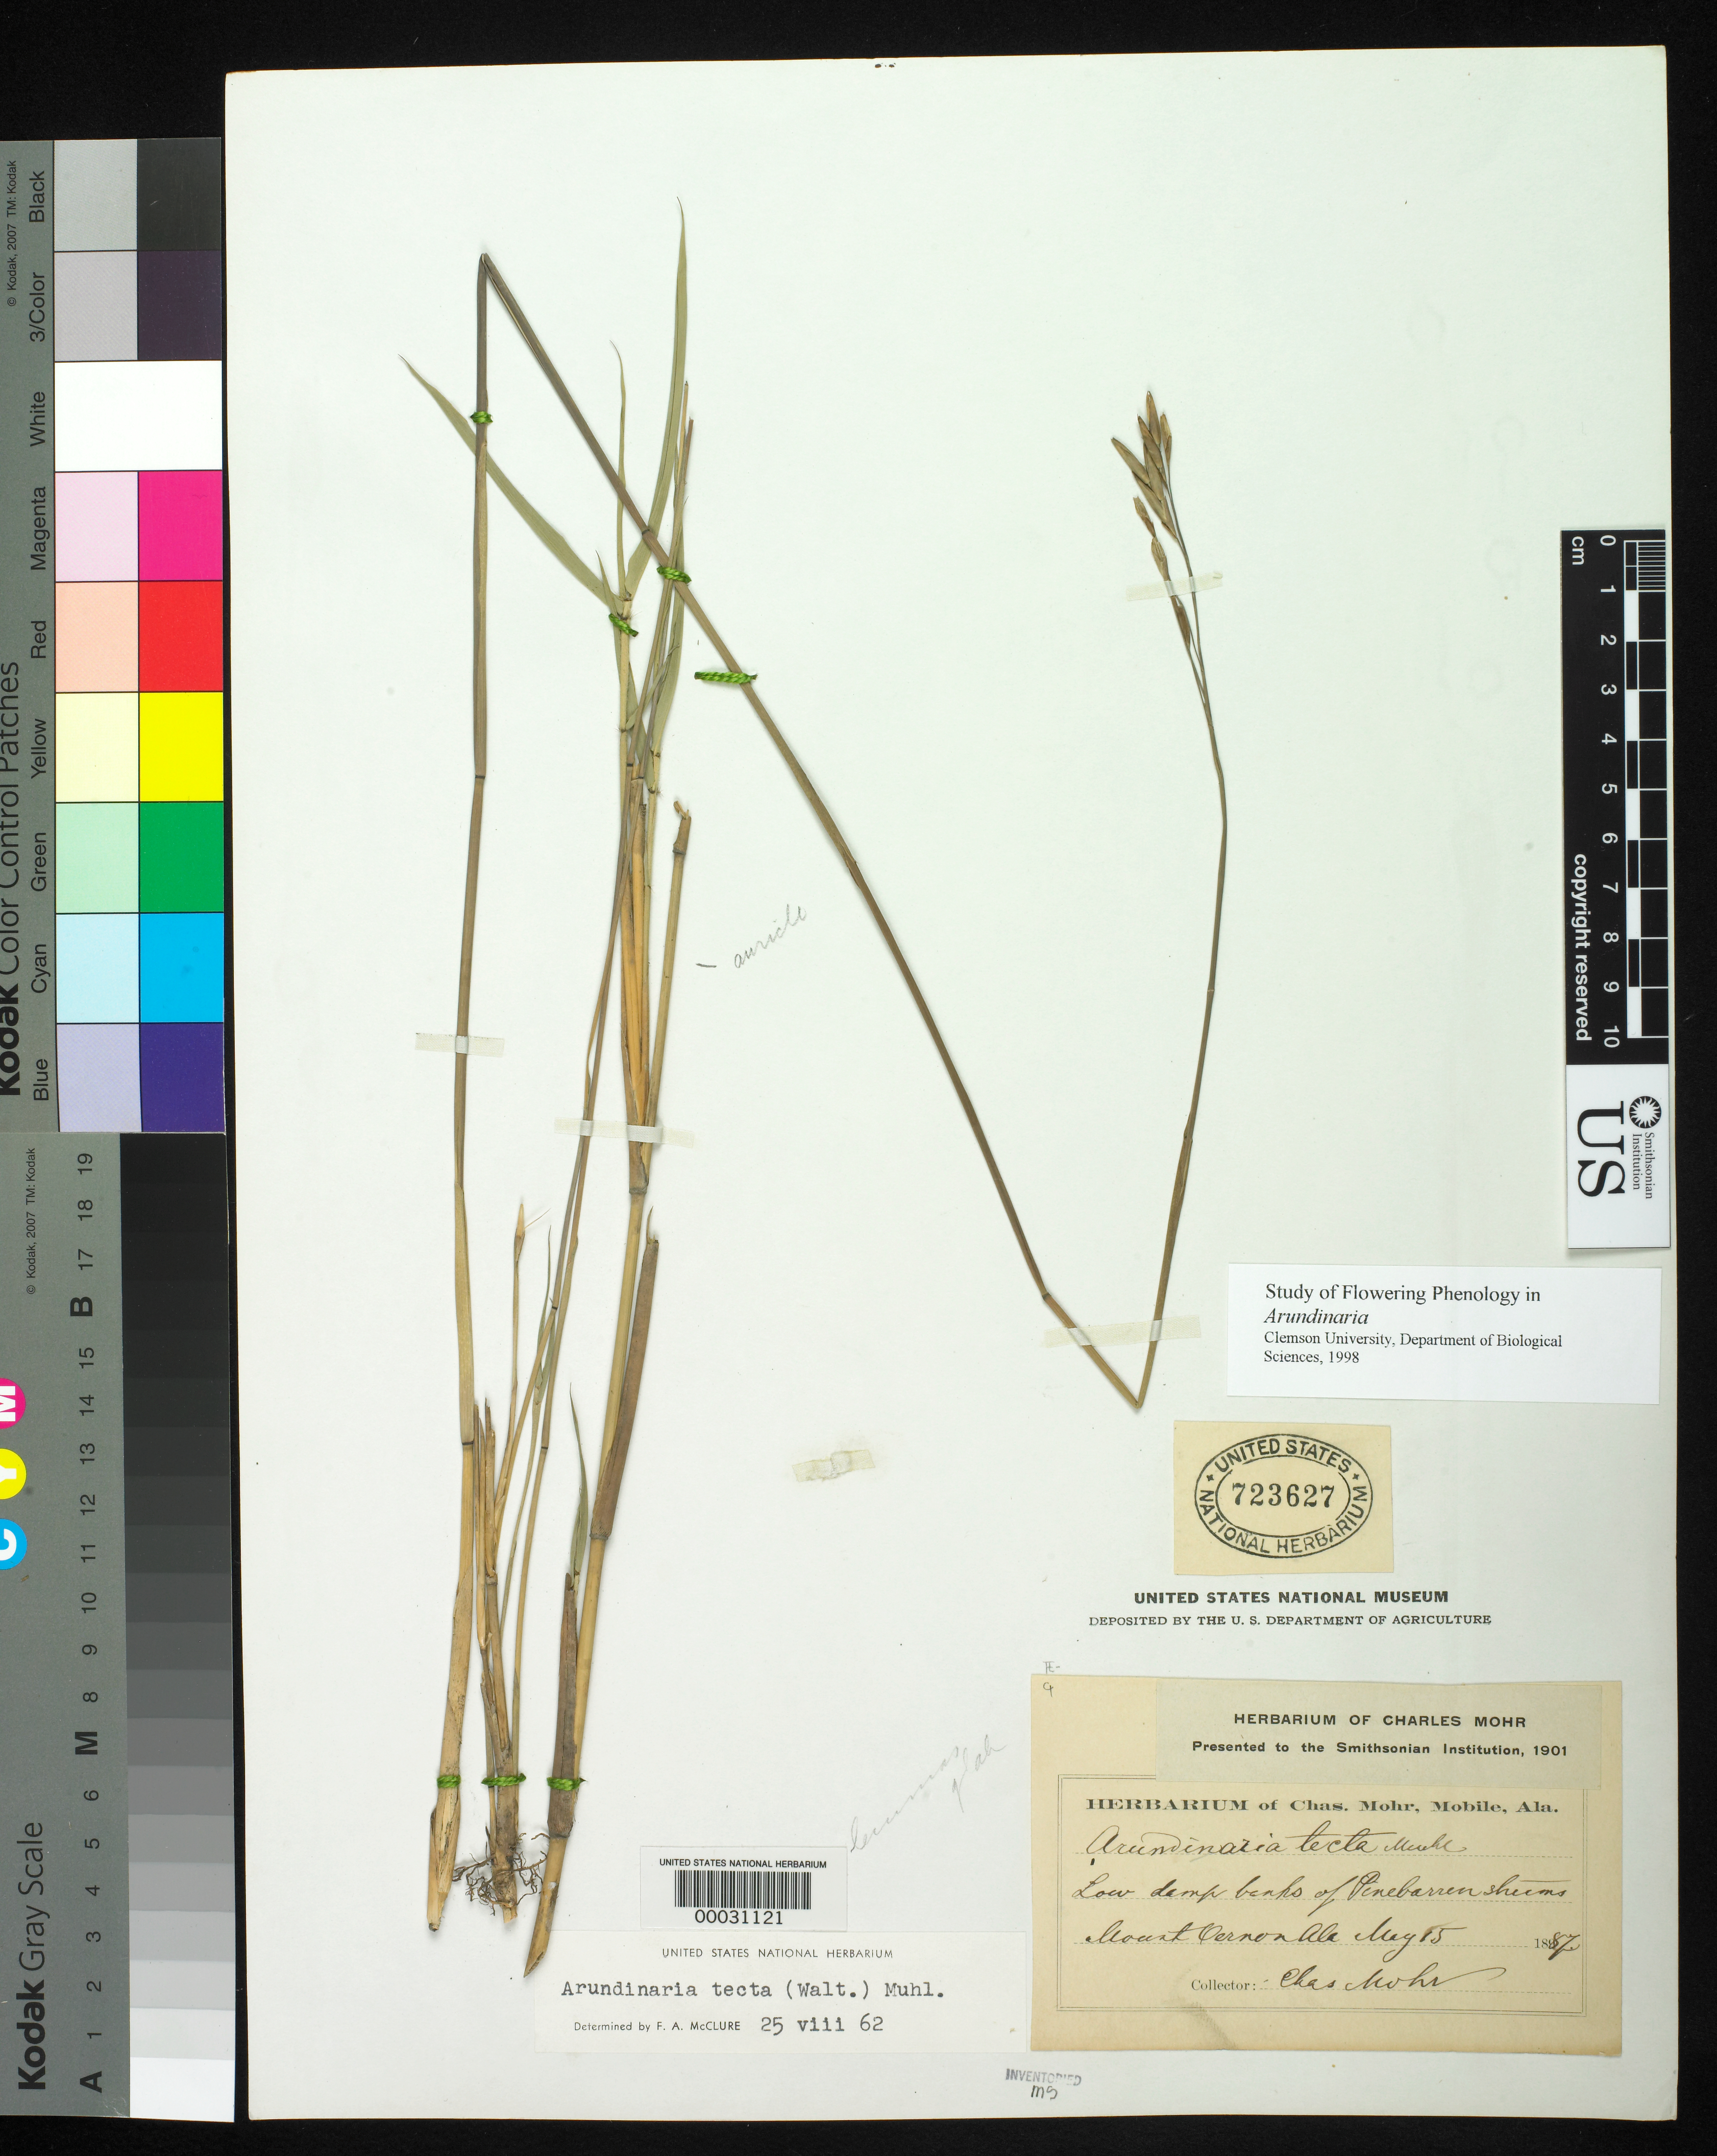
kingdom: Plantae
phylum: Tracheophyta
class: Liliopsida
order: Poales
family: Poaceae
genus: Arundinaria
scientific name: Arundinaria tecta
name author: (Walter) Muhl.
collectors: C. T. Mohr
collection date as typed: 15 May 1887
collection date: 1887-05-15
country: United States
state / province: Alabama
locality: Mount vernon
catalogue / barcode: US 723627